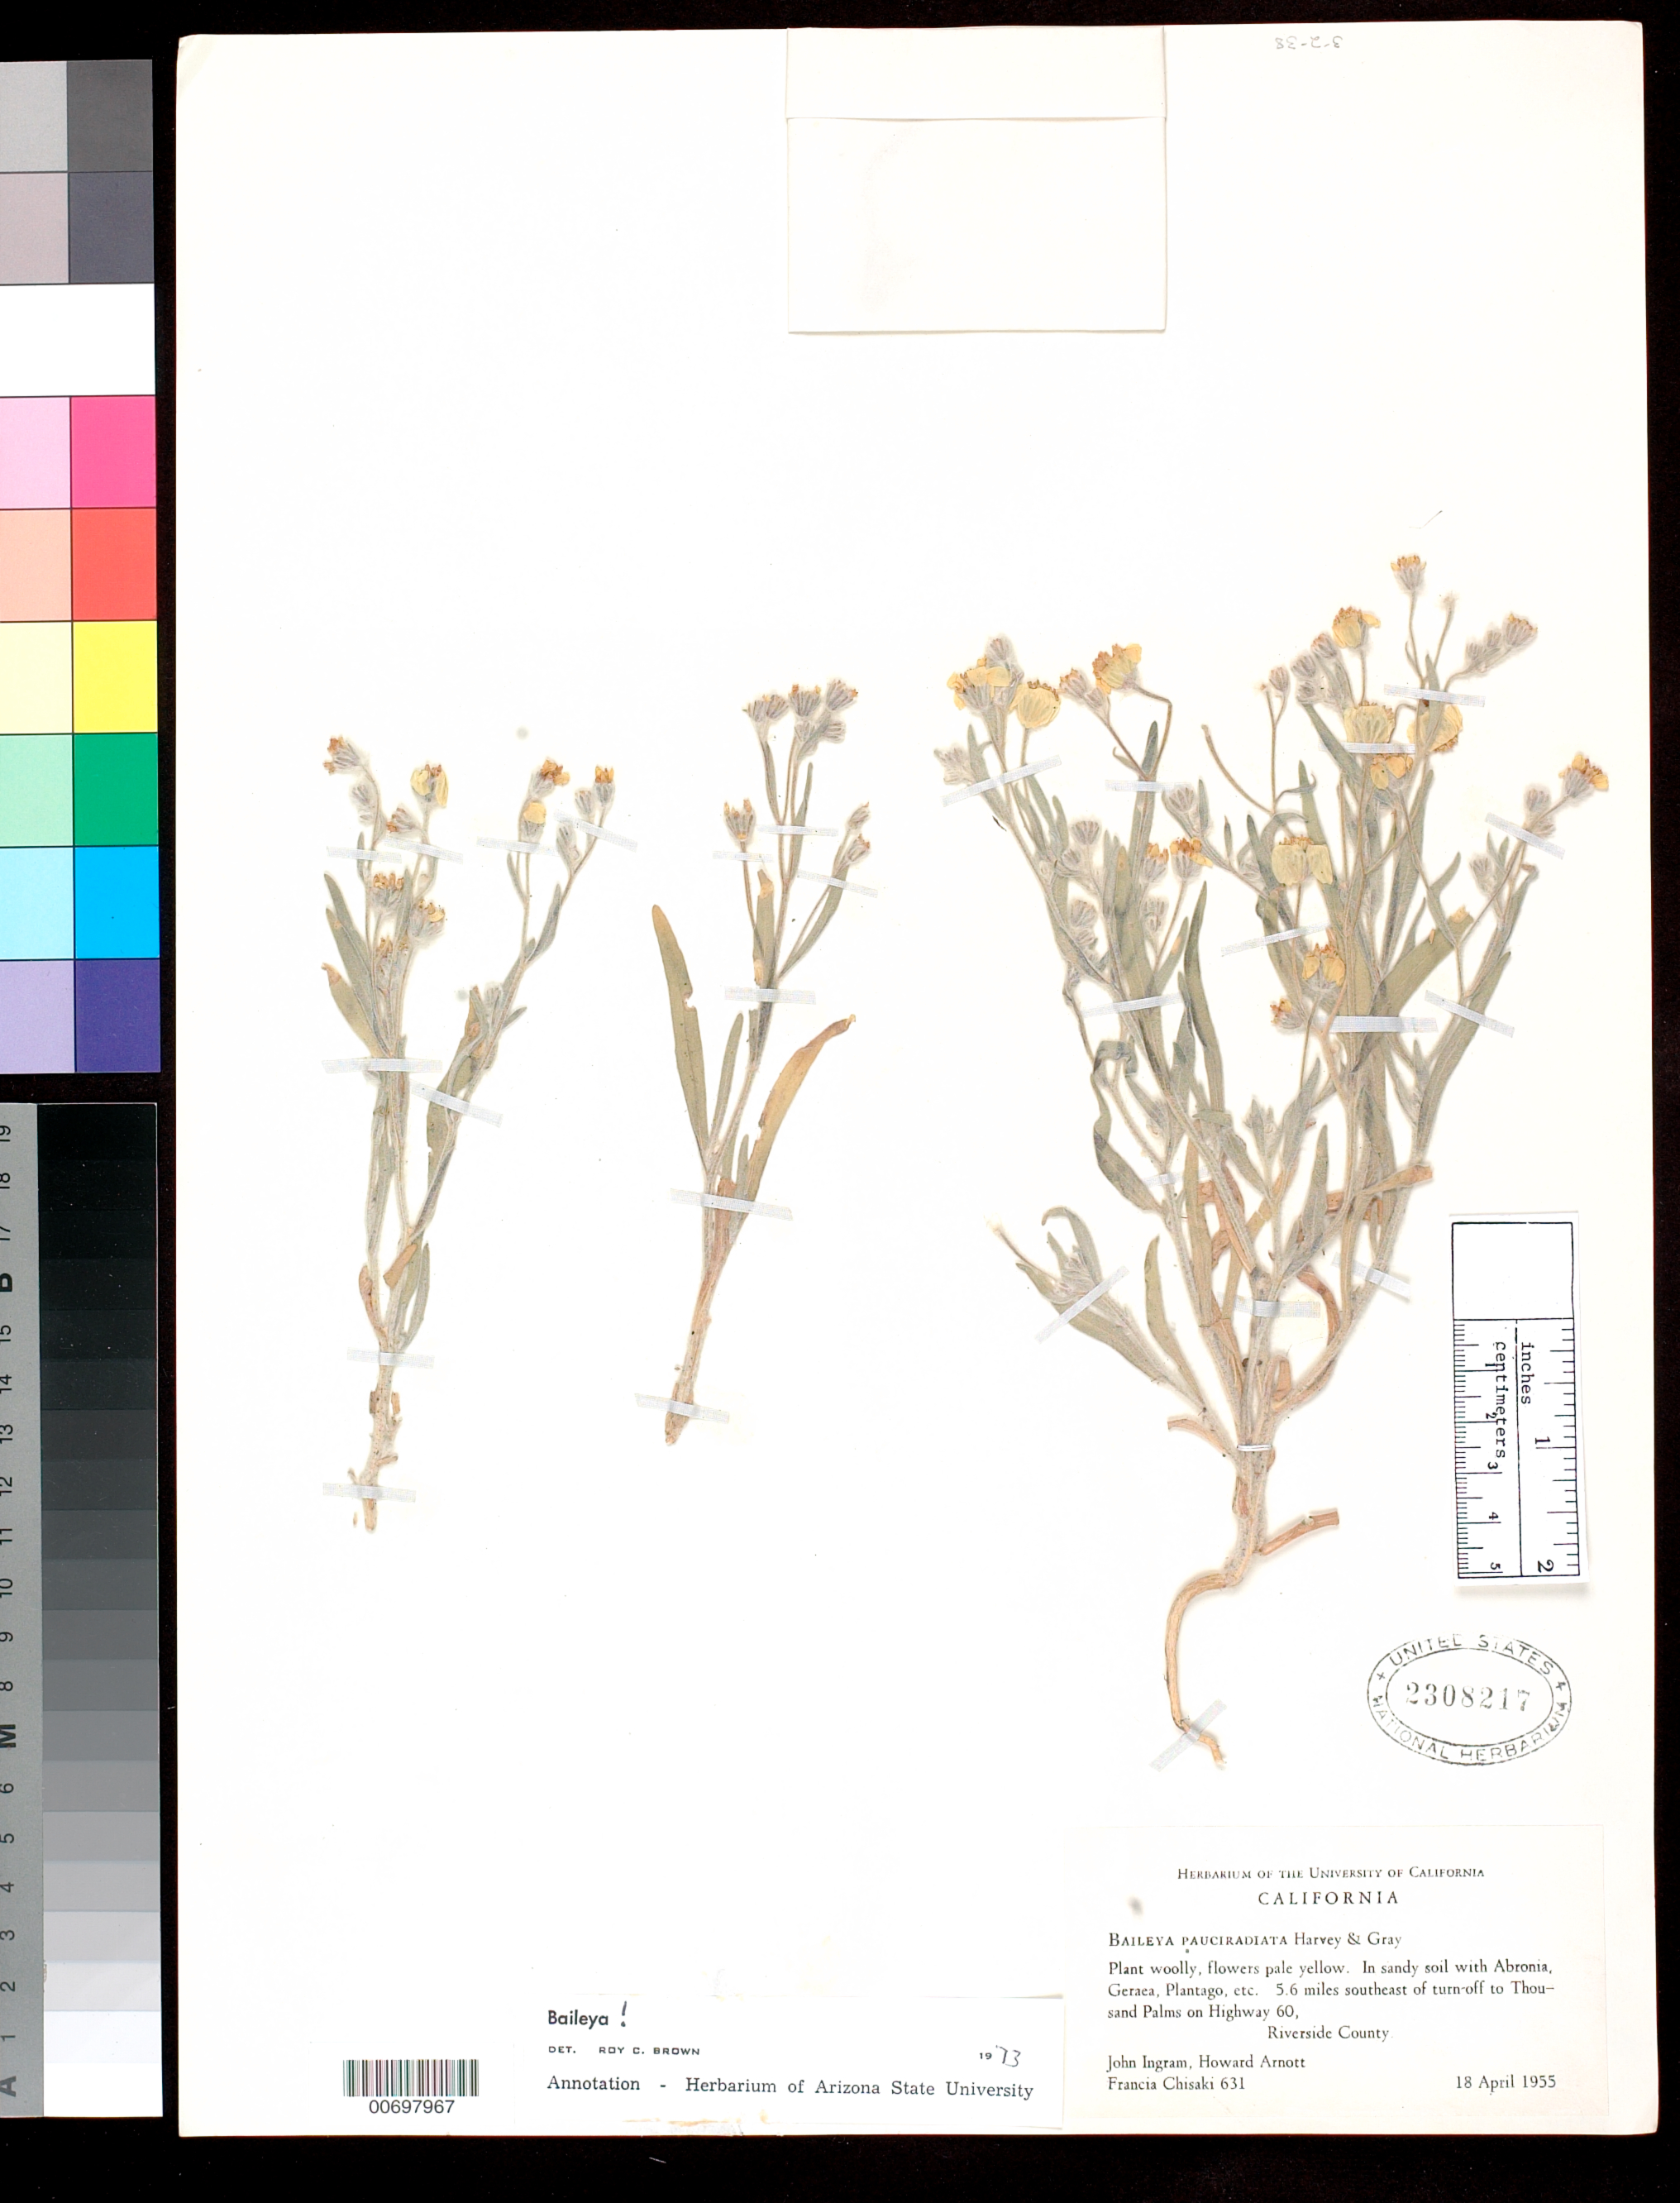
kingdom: Plantae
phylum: Tracheophyta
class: Magnoliopsida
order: Asterales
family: Asteraceae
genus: Baileya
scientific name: Baileya pauciradiata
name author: Harv. & A. Gray ex A. Gray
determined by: Brown, Roy C.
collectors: J. Ingram, H. Arnott & F. Chisaki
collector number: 613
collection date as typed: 18 Apr 1955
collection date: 1955-04-18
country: United States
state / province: California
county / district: Riverside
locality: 5.6 miles southeast of turn-off to Thousand Palms on Highway 60.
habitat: In sandy soil with Abronia, Geraea, Plantago, etc.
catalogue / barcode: US 2308217